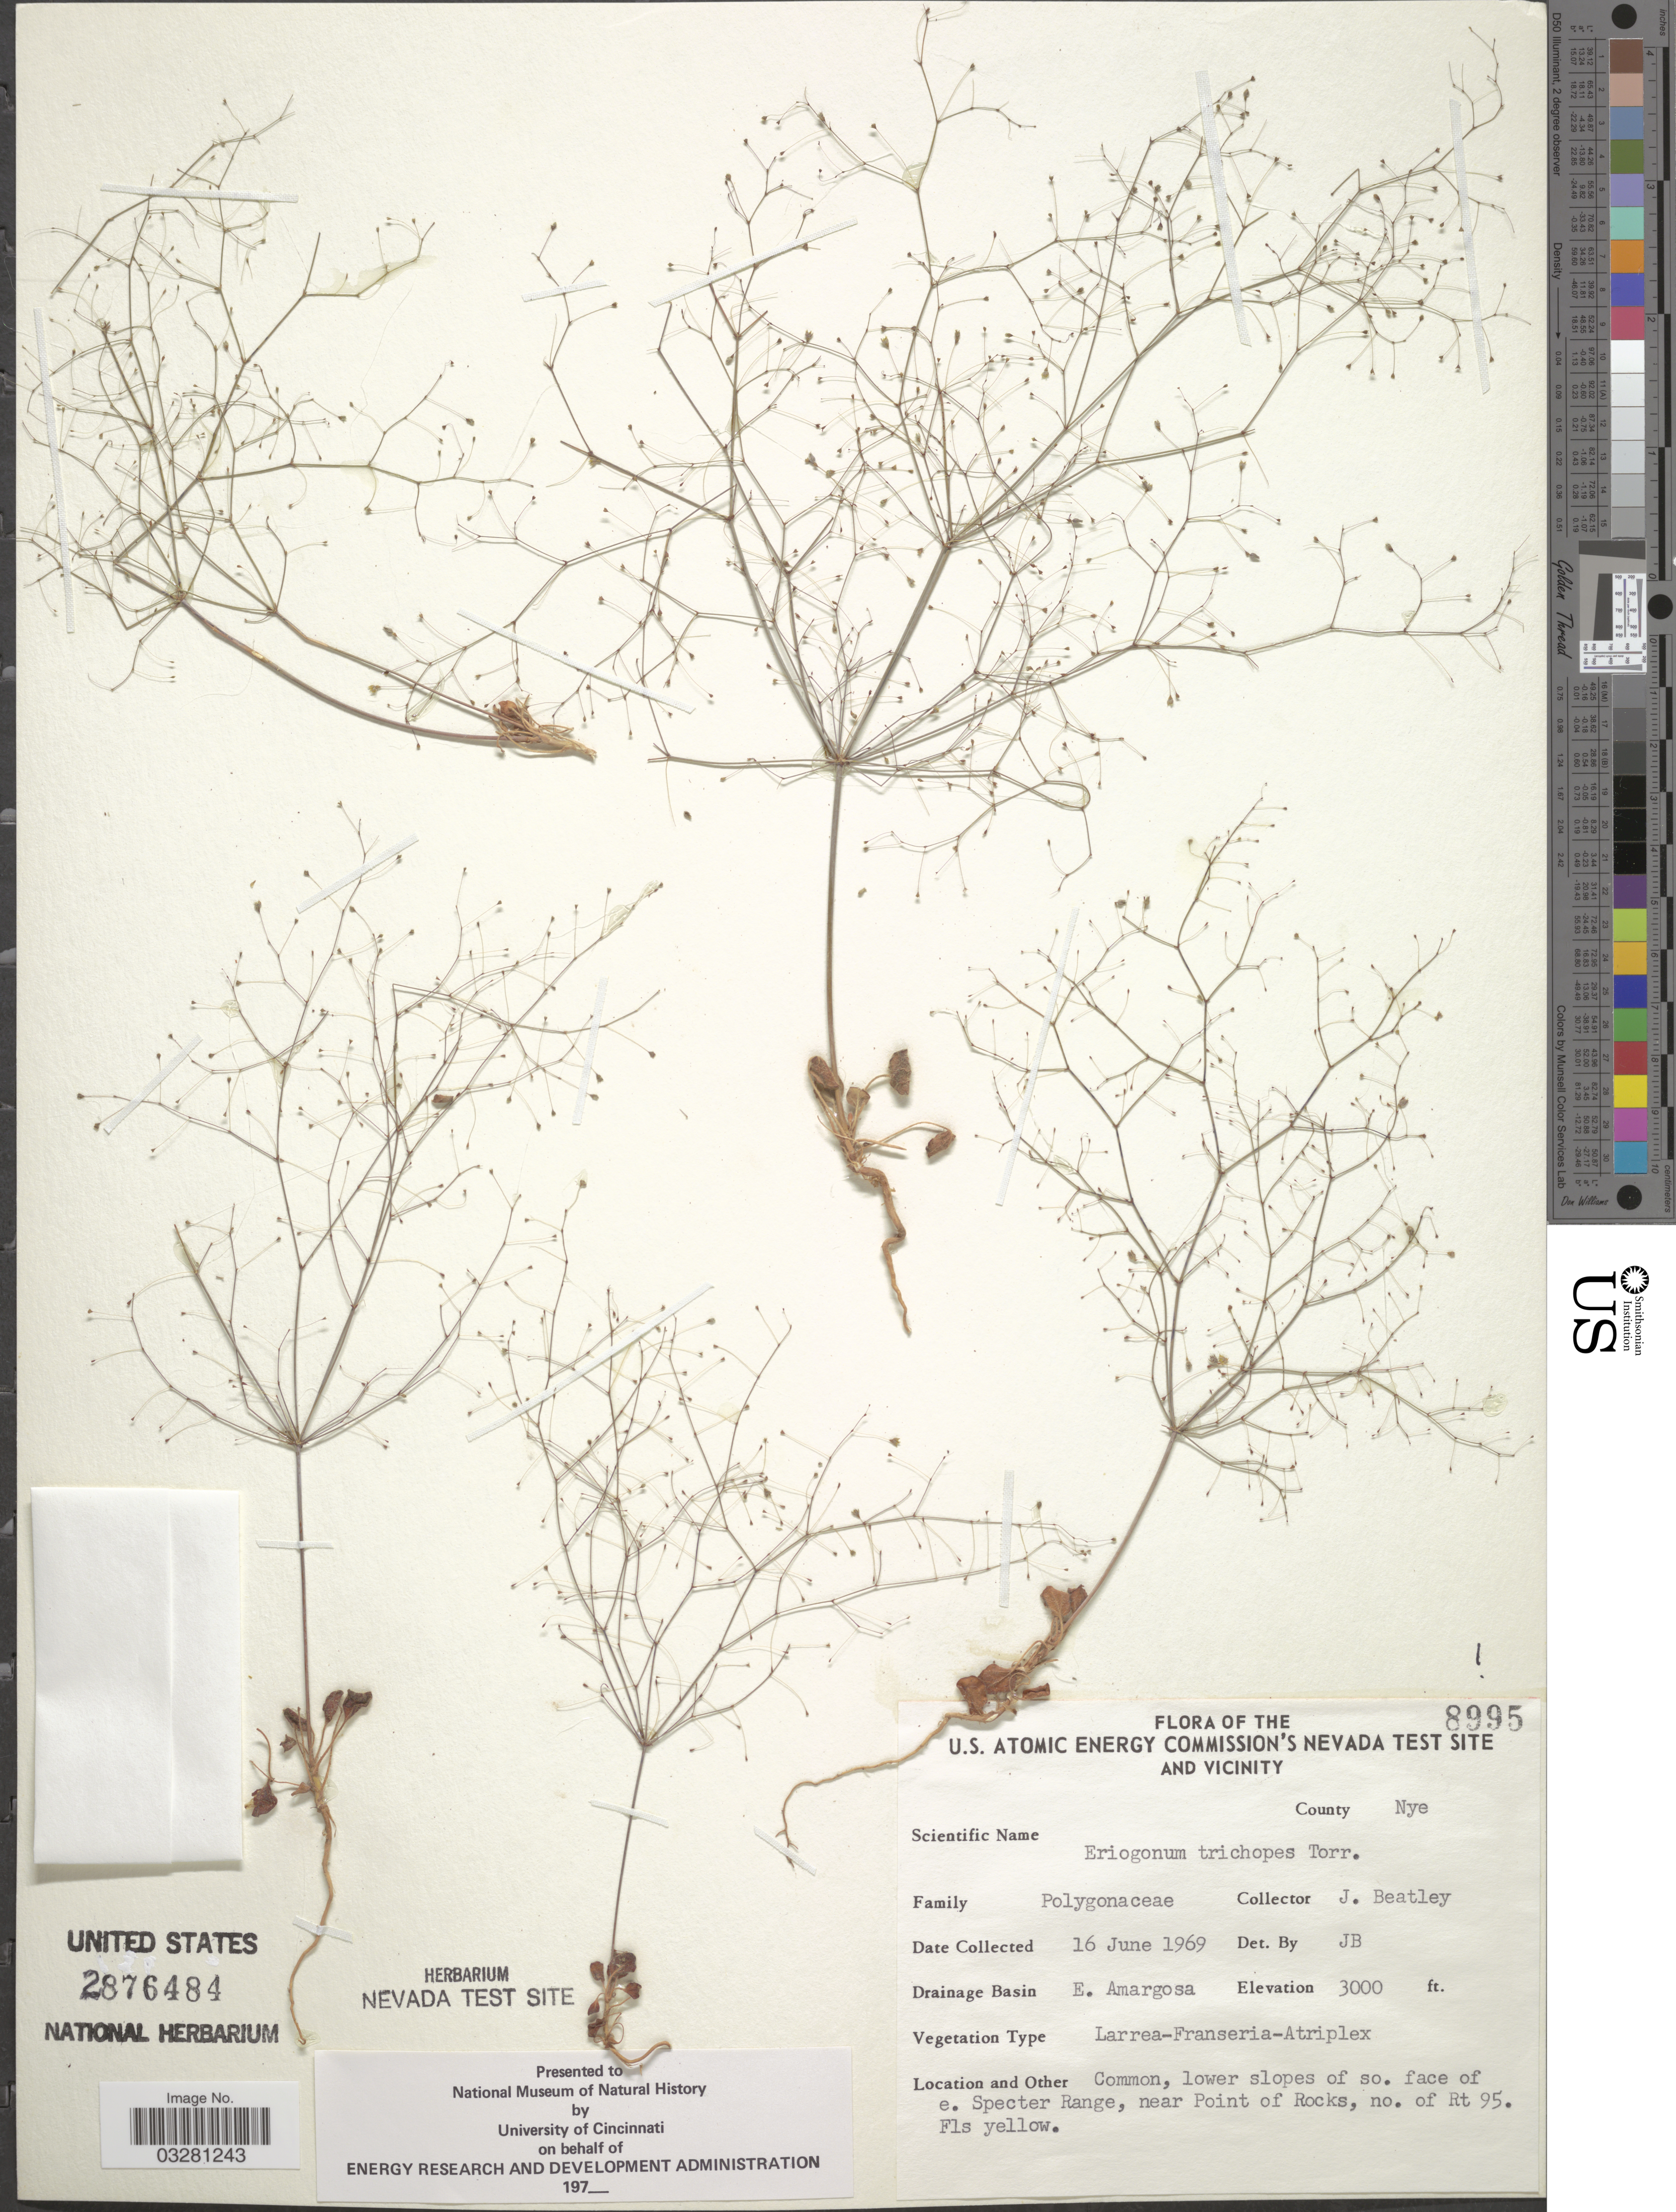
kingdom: Plantae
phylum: Tracheophyta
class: Magnoliopsida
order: Caryophyllales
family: Polygonaceae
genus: Eriogonum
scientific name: Eriogonum trichopes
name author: Torr.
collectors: J. C. Beatley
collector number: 8995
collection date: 1969-06-16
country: United States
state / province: Nevada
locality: U. S. Atomic Energy Commission's Nevada Test Site and Vicinity. County Nye. Drainage Basin E. Amargosa. Lower slopes of so. face of e. Specter Range, near Point of Rocks, no. of Rt 95.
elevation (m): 914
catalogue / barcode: US 2876484